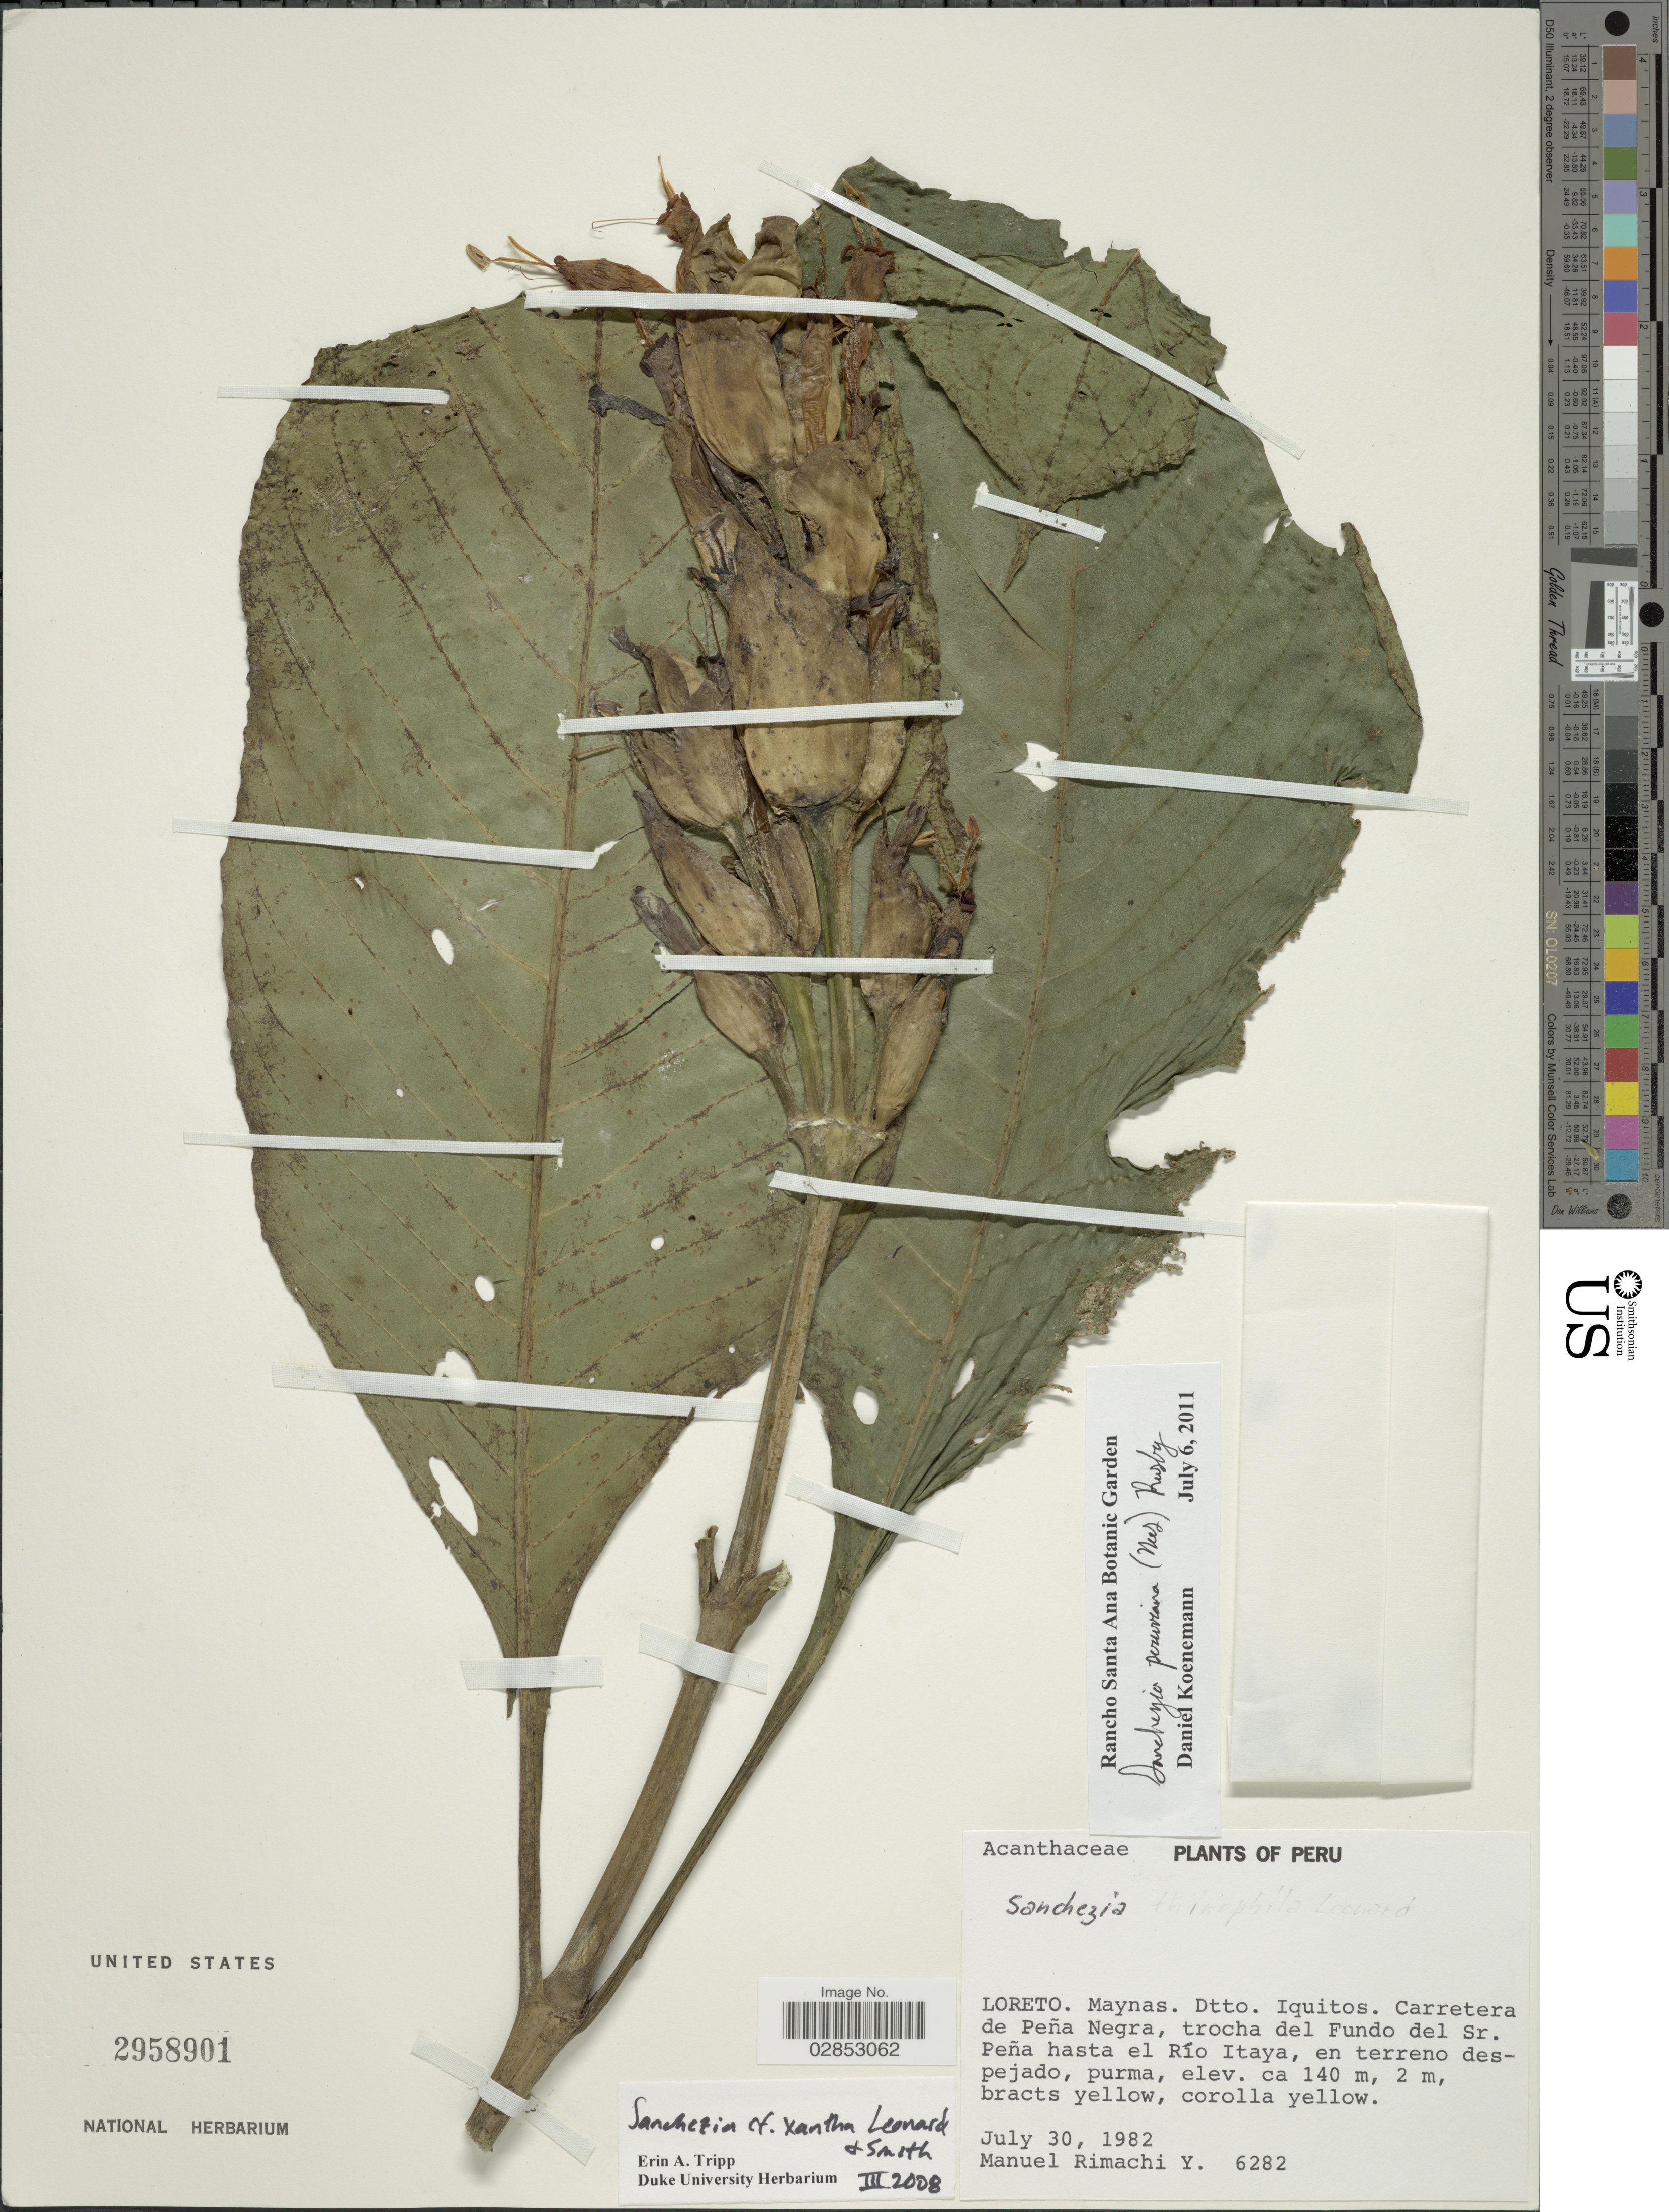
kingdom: Plantae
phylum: Tracheophyta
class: Magnoliopsida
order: Lamiales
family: Acanthaceae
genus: Sanchezia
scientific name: Sanchezia oblonga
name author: Ruiz & Pav.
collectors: M. Rimachi Y.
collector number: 6282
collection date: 1982-07-30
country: Peru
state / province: Loreto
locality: Maynas. Dtto. Iquitos. Carretera de Peña Negra, trocha del Fundo del Sr. Peña hasta el Río Itaya.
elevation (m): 140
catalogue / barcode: US 2958901